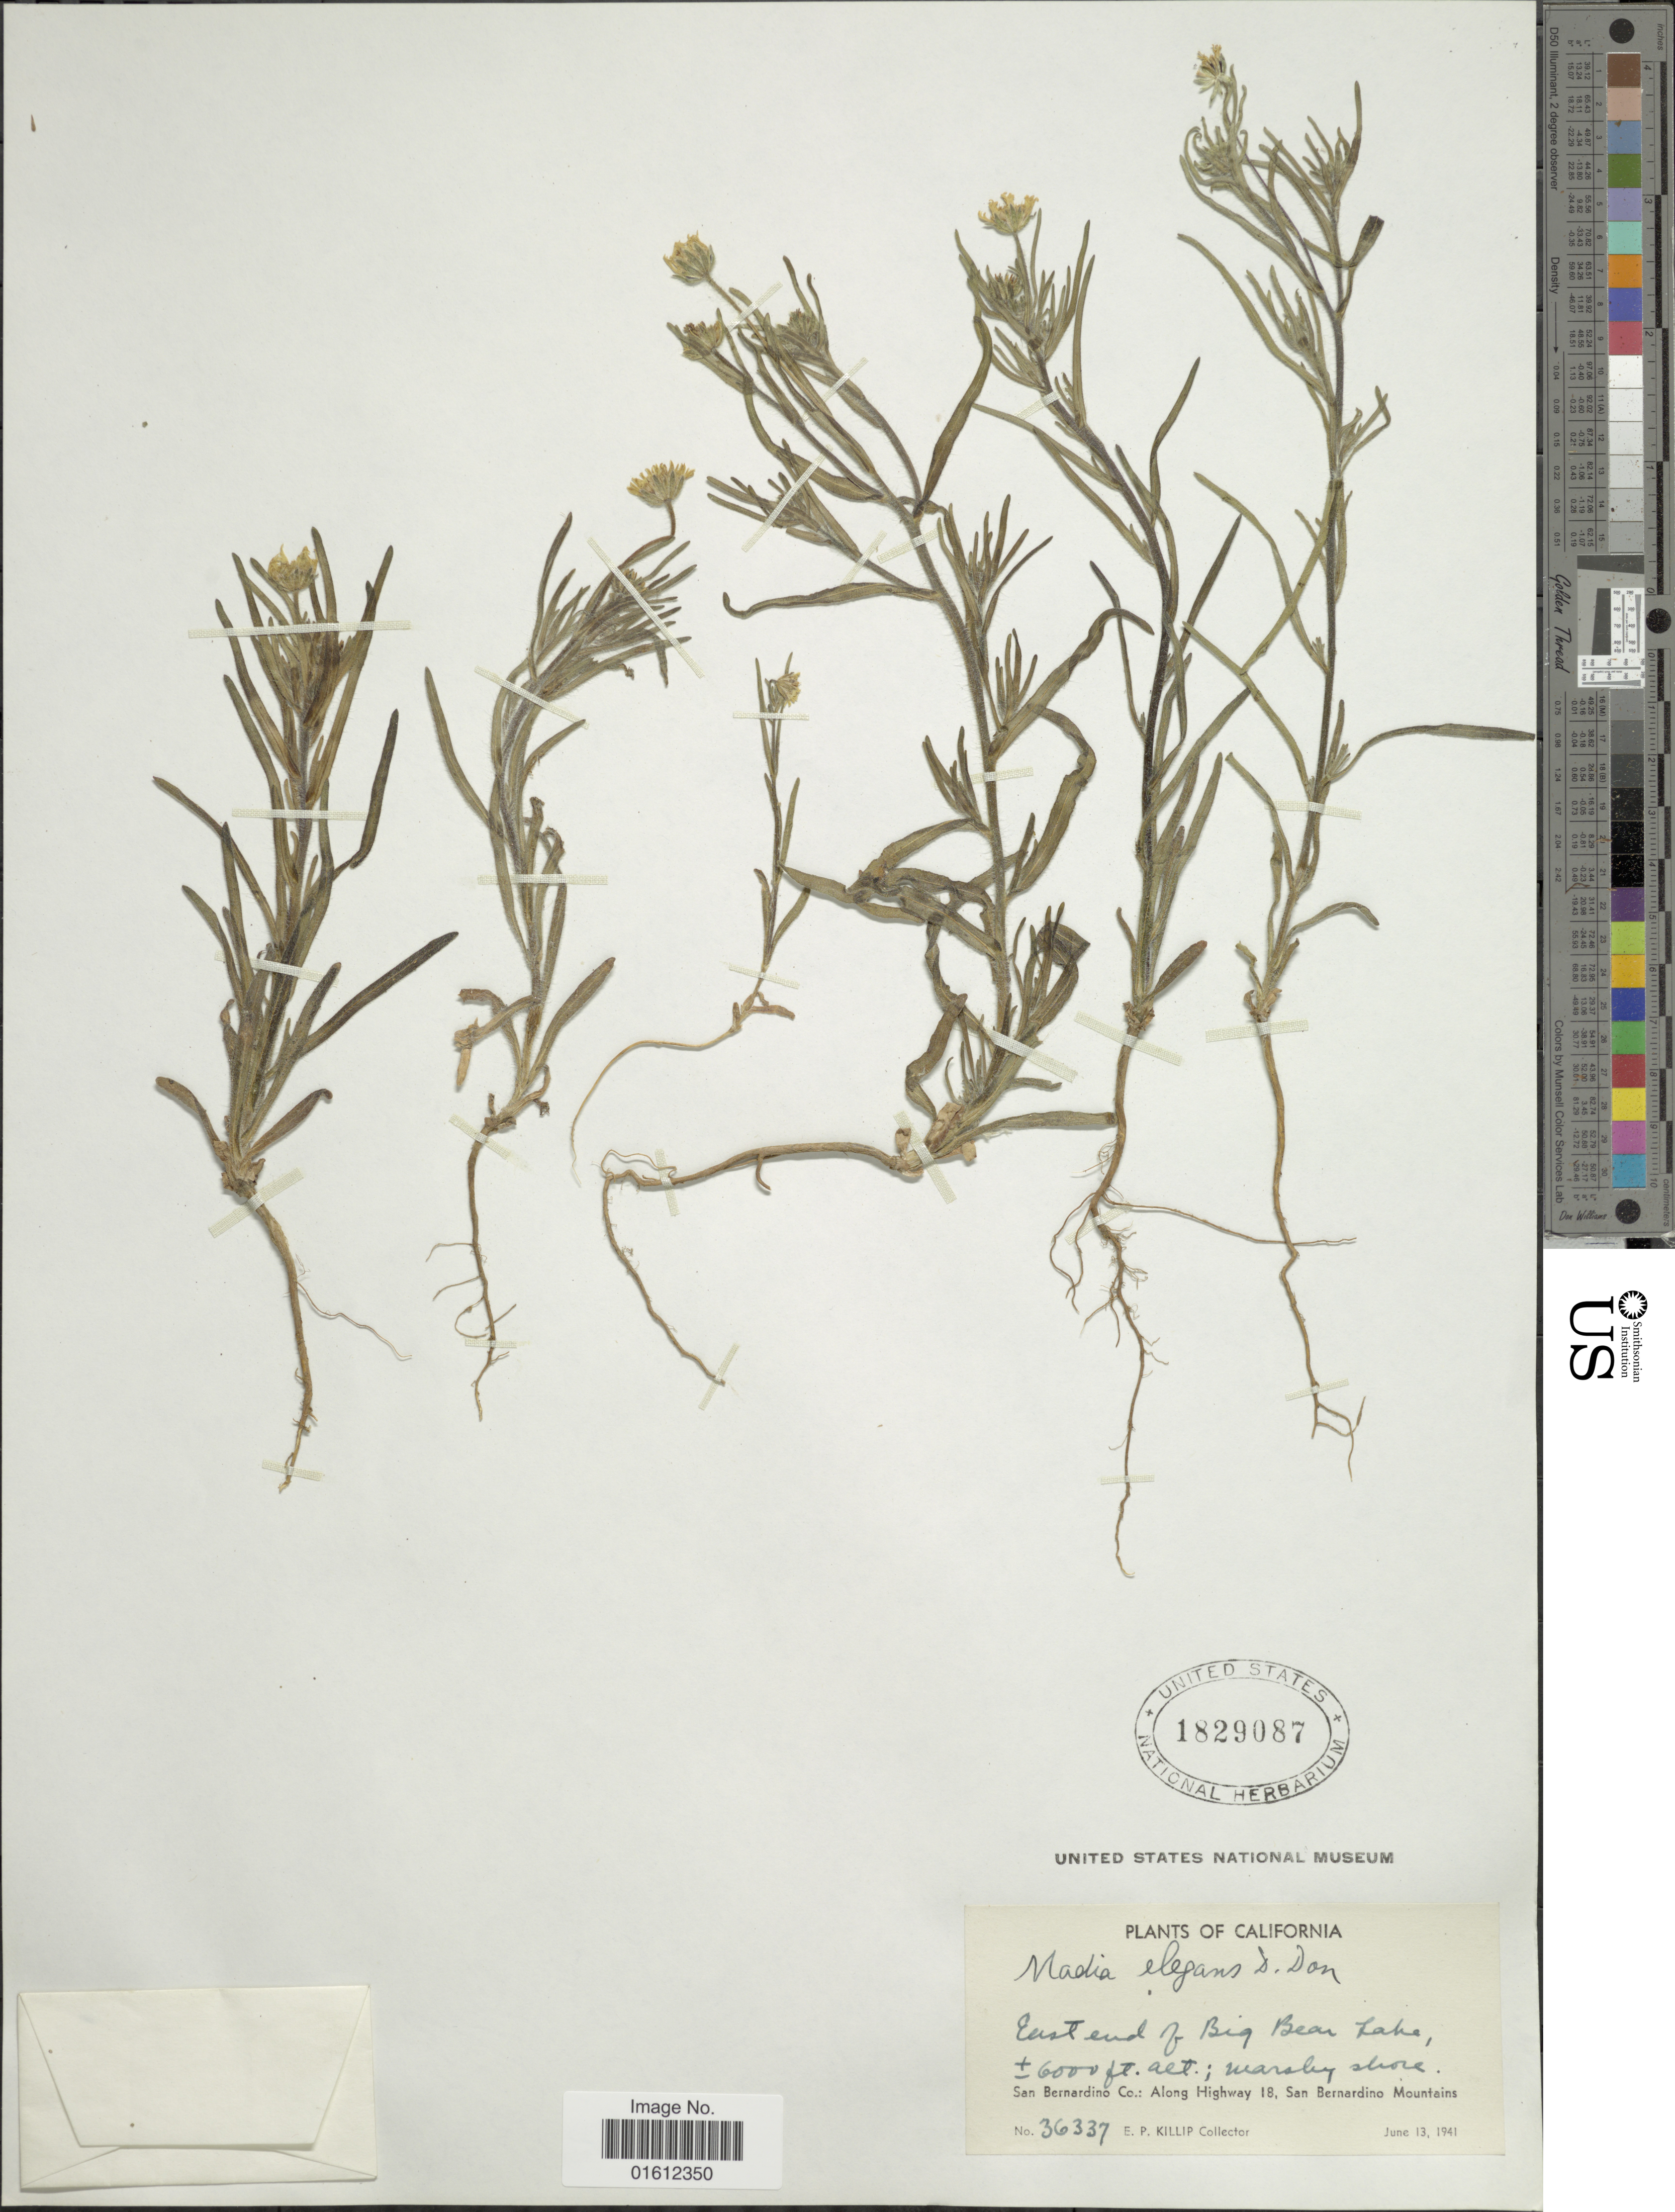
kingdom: Plantae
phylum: Tracheophyta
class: Magnoliopsida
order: Asterales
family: Asteraceae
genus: Madia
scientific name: Madia elegans subsp. elegans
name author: D. Don ex Lindl.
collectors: E. P. Killip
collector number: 36337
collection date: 1941-06-13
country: United States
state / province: California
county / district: San Bernardino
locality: East end of Big Bear Lake. San Bernardino Co.: Along Highway 18, San Bernardino Mountains.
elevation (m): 1829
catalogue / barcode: US 1829087